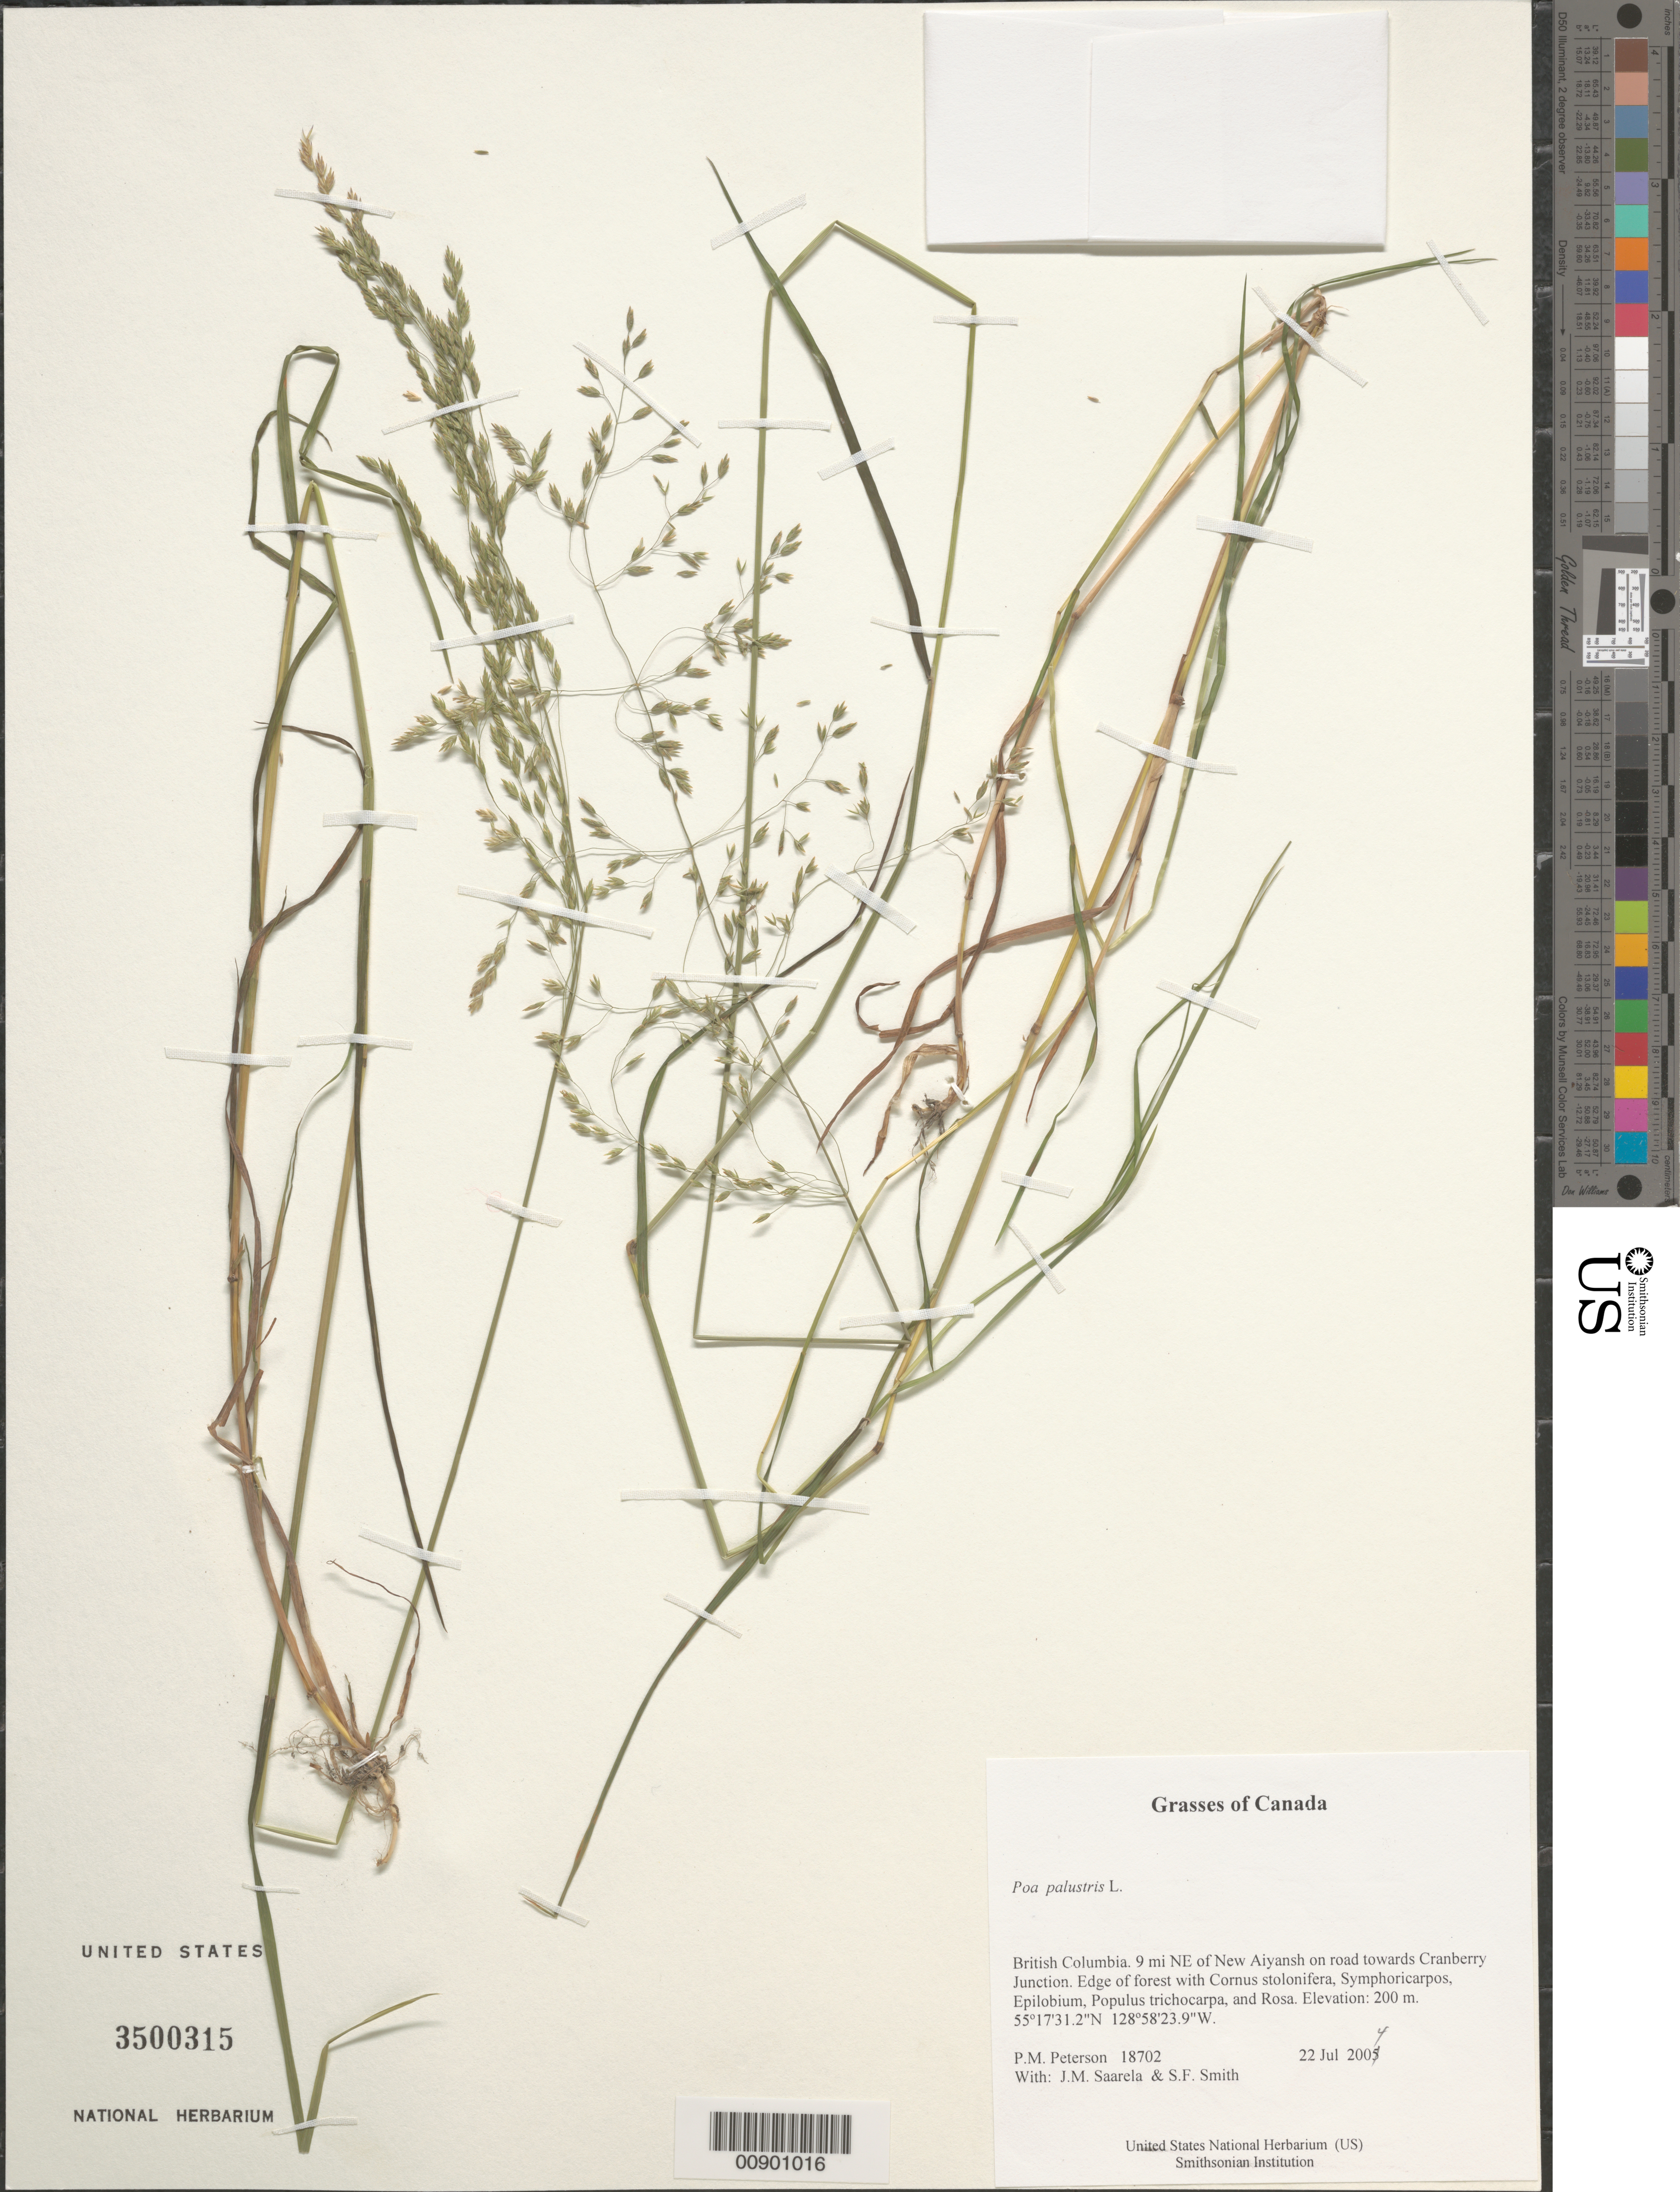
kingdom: Plantae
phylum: Tracheophyta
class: Liliopsida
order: Poales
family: Poaceae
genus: Poa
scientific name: Poa palustris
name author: L.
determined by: Soreng, Robert J., Research Associate (BOT), Smithsonian Institution - National Museum of Natural History (UNITED STATES)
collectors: P. M. Peterson, J. Saarela & S.F. Smith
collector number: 18702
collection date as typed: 22 Jul 2004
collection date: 2004-07-22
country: Canada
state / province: British Columbia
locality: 9 mi NE of New Aiyansh on road towards Cranberry Junction. Edge of forest with Cornus stolonifera, Symphoricarpos, Epilobium, Populus trichocarpa, and Rosa.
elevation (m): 200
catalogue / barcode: US 3500315